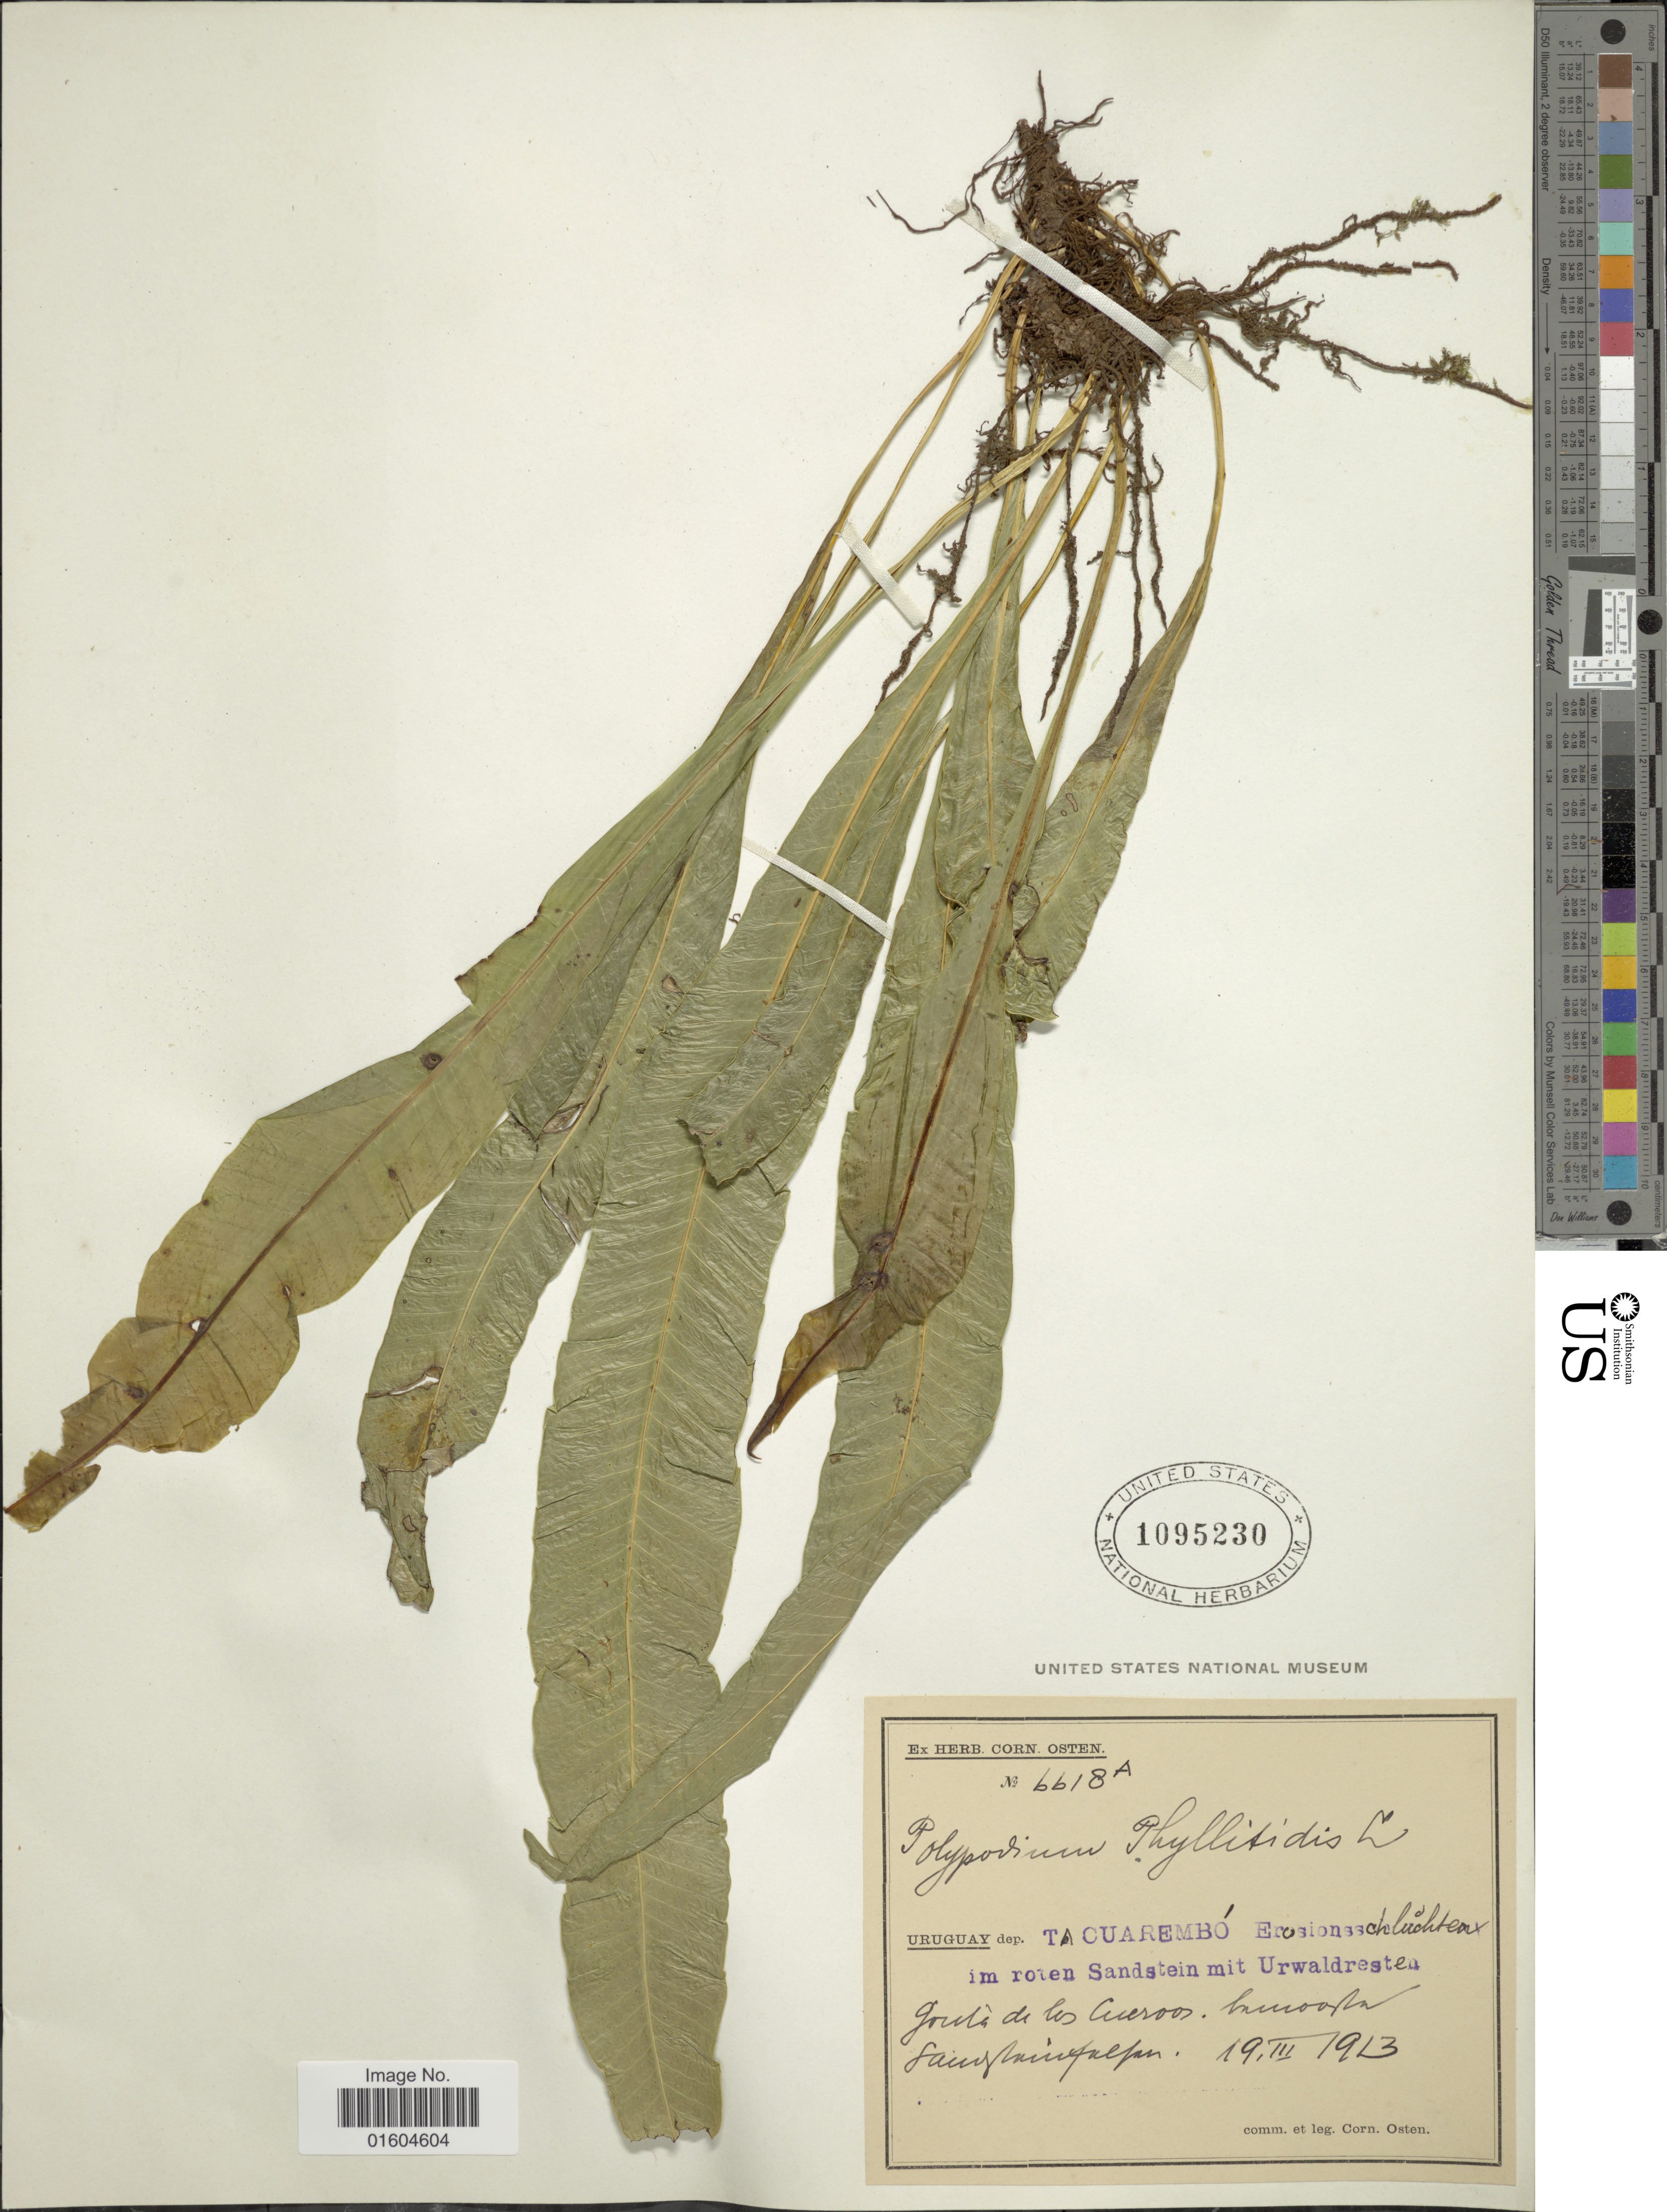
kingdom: Plantae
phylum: Tracheophyta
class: Polypodiopsida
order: Polypodiales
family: Polypodiaceae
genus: Campyloneurum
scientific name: Campyloneurum major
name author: (Hieron. ex Hicken) Lellinger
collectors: C. Osten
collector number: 6618A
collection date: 1913-03-19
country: Uruguay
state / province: Tacuarembó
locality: Uruguay dep. Tacuarembo, Gruta de los Cuervos.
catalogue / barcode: US 1095230